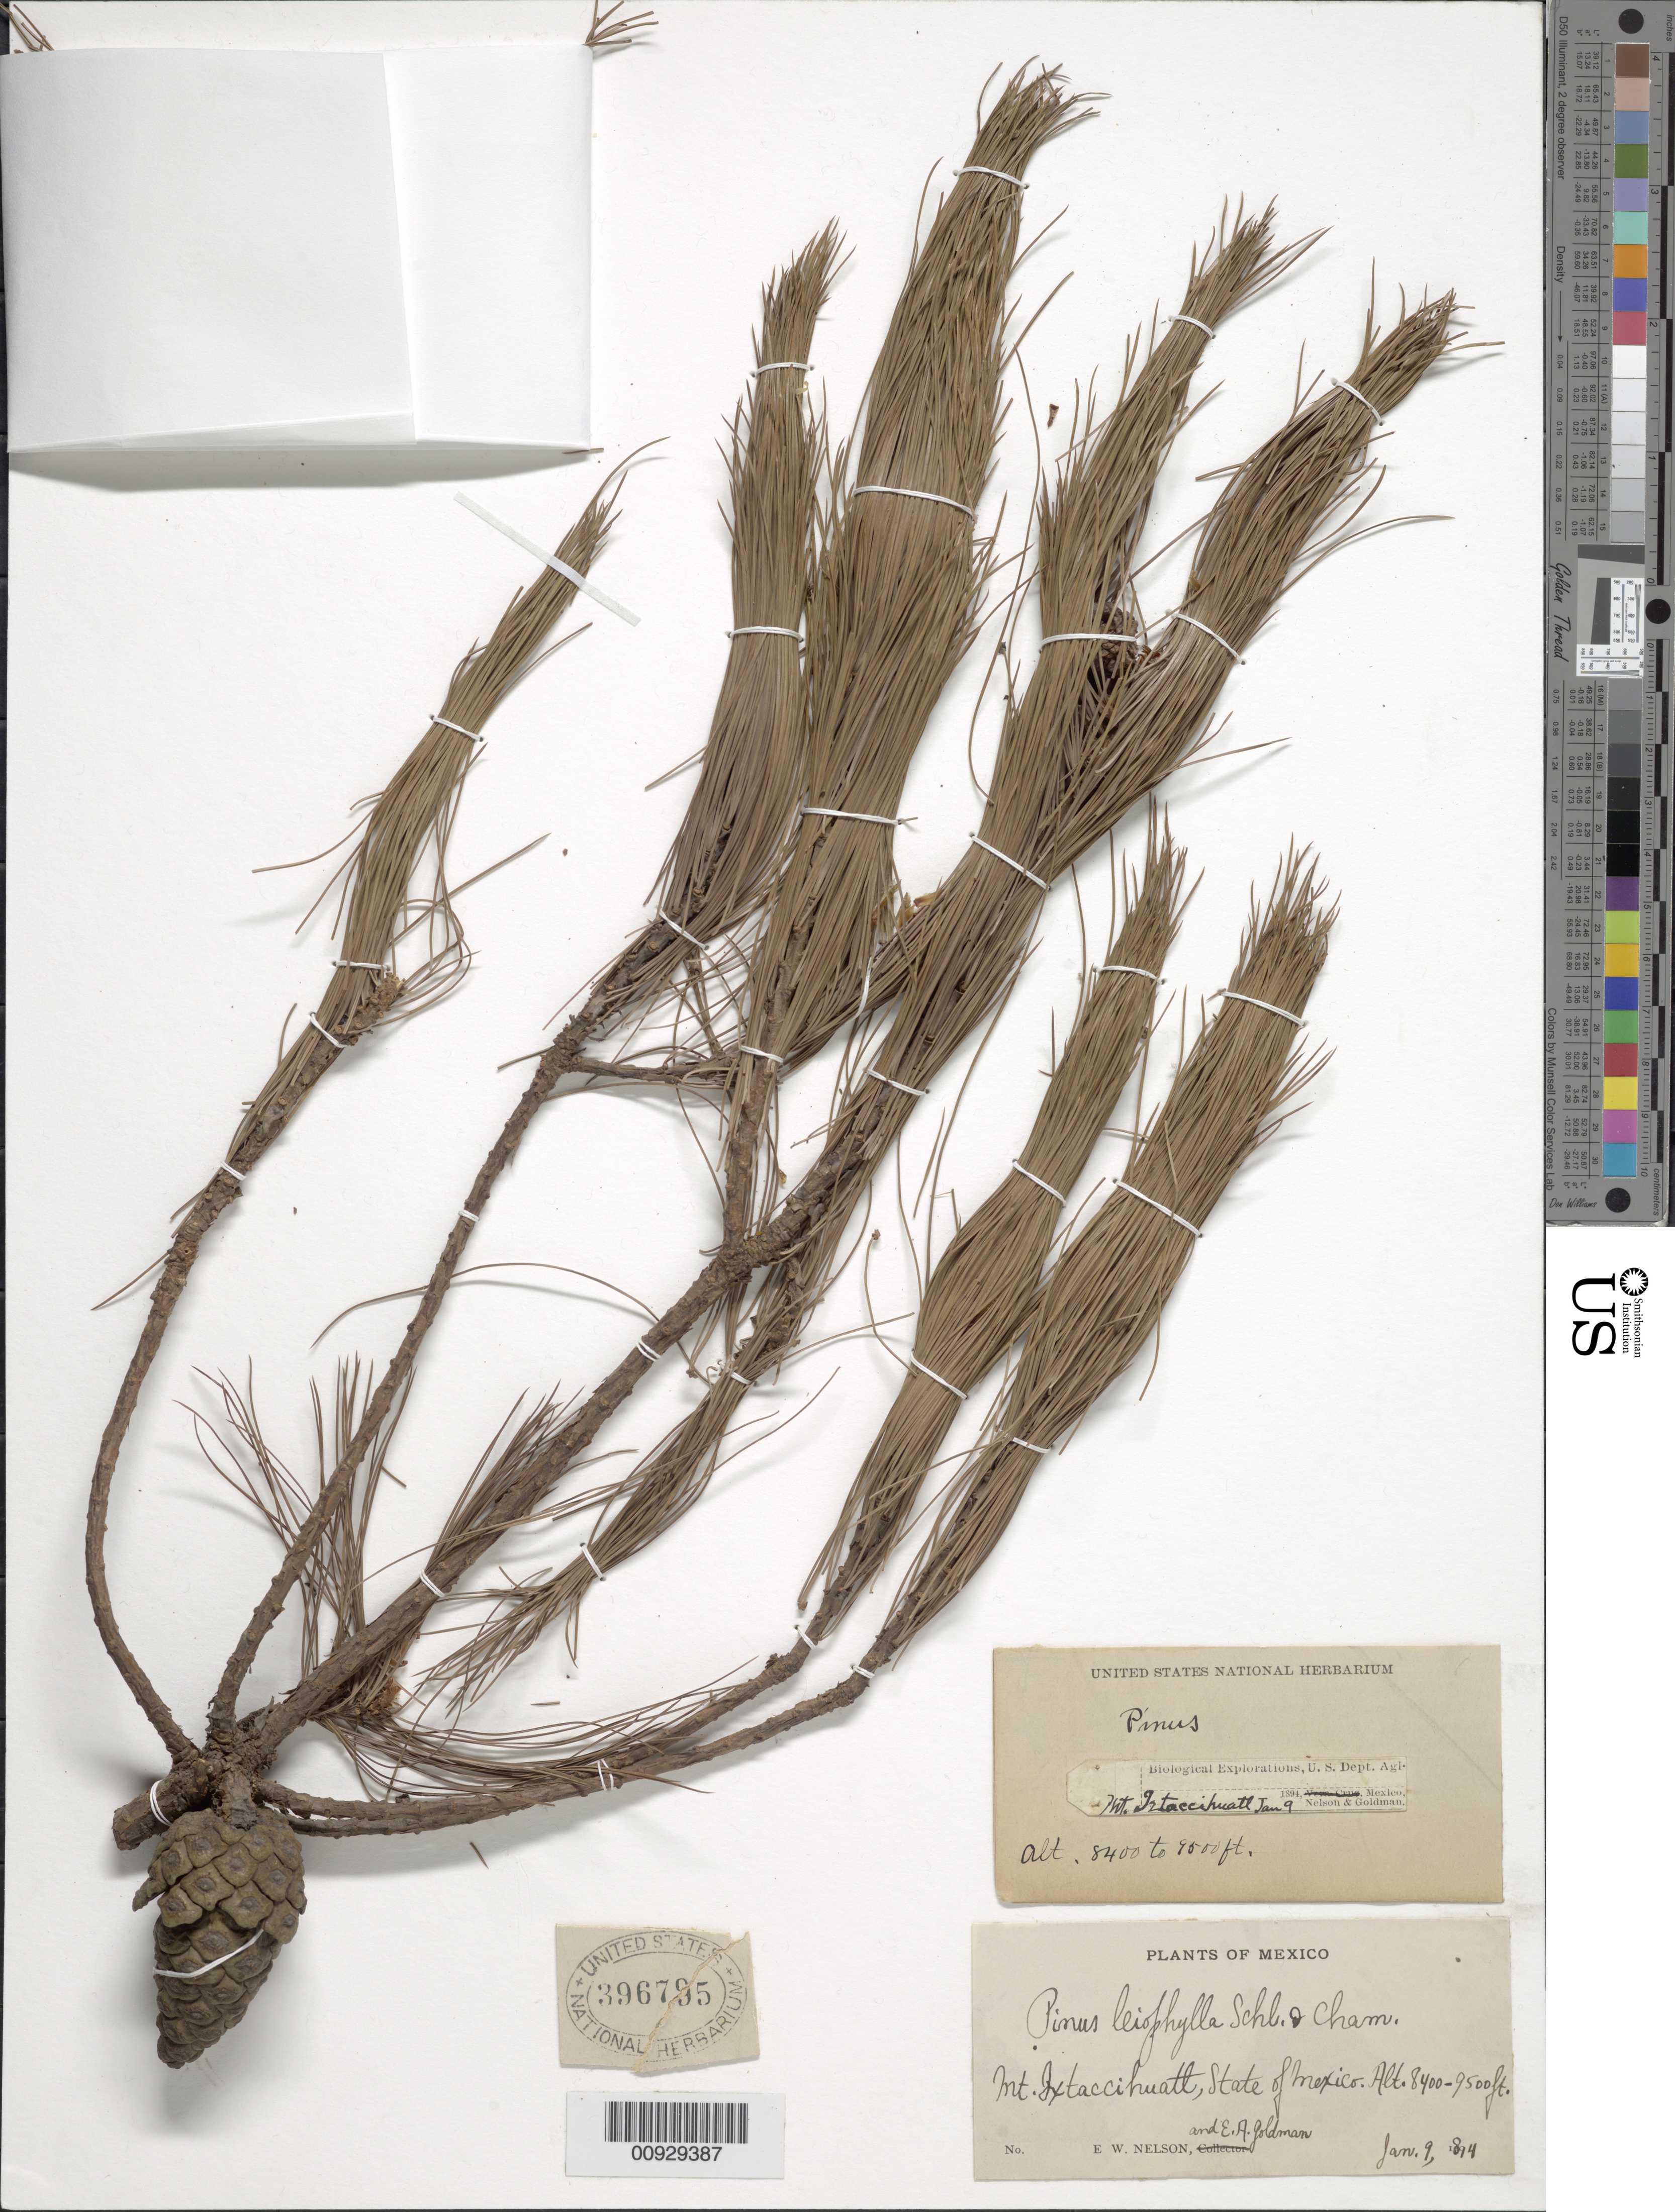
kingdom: Plantae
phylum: Tracheophyta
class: Pinopsida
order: Pinales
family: Pinaceae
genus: Pinus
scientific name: Pinus leiophylla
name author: Schiede ex Schltdl. & Cham.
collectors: E. W. Nelson & E. A. Goldman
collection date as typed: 09 Jan 1894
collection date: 1894-01-09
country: Mexico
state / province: México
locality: Mt. Ixtaccihuatl.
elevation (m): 2560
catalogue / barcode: US 396795